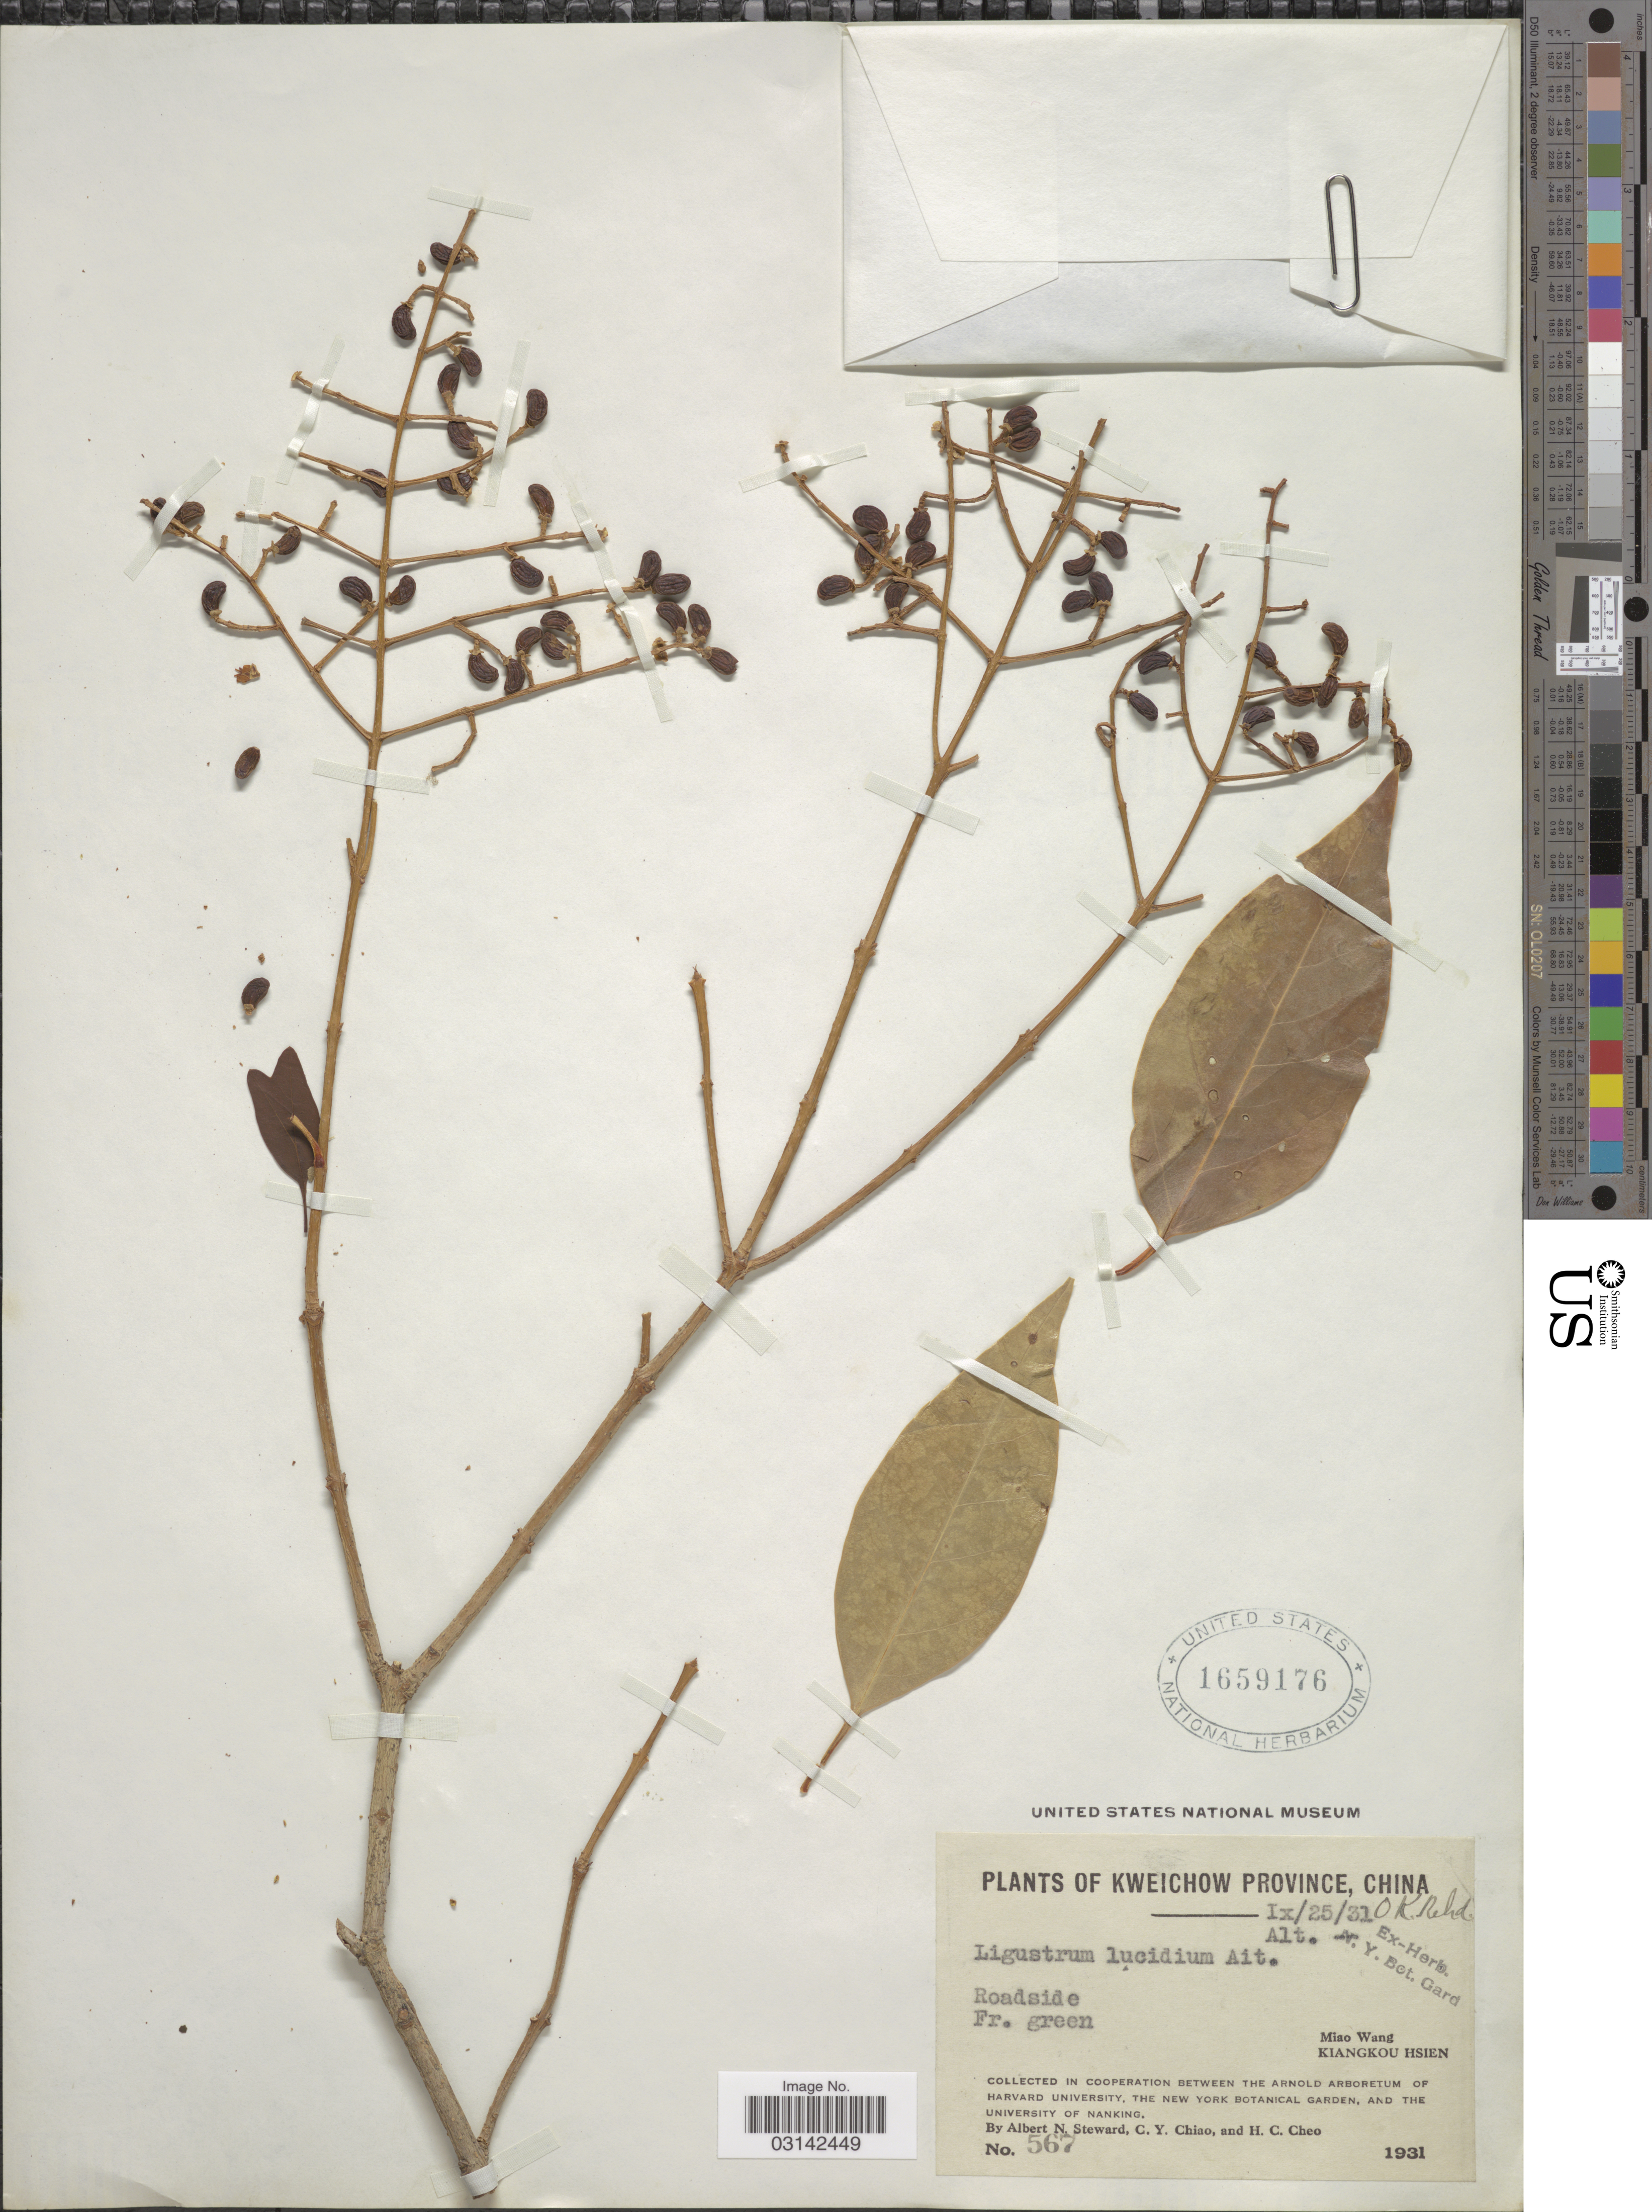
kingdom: Plantae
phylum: Tracheophyta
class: Magnoliopsida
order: Lamiales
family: Oleaceae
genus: Ligustrum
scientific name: Ligustrum lucidum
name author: W.T. Aiton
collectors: A. N. Steward, C. Y. Chiao & H. Cheo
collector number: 567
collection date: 1931-09-25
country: China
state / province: Guizhou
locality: Kweichow Province, Miao Wang, Kiangkou Hsien.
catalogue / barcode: US 1659176